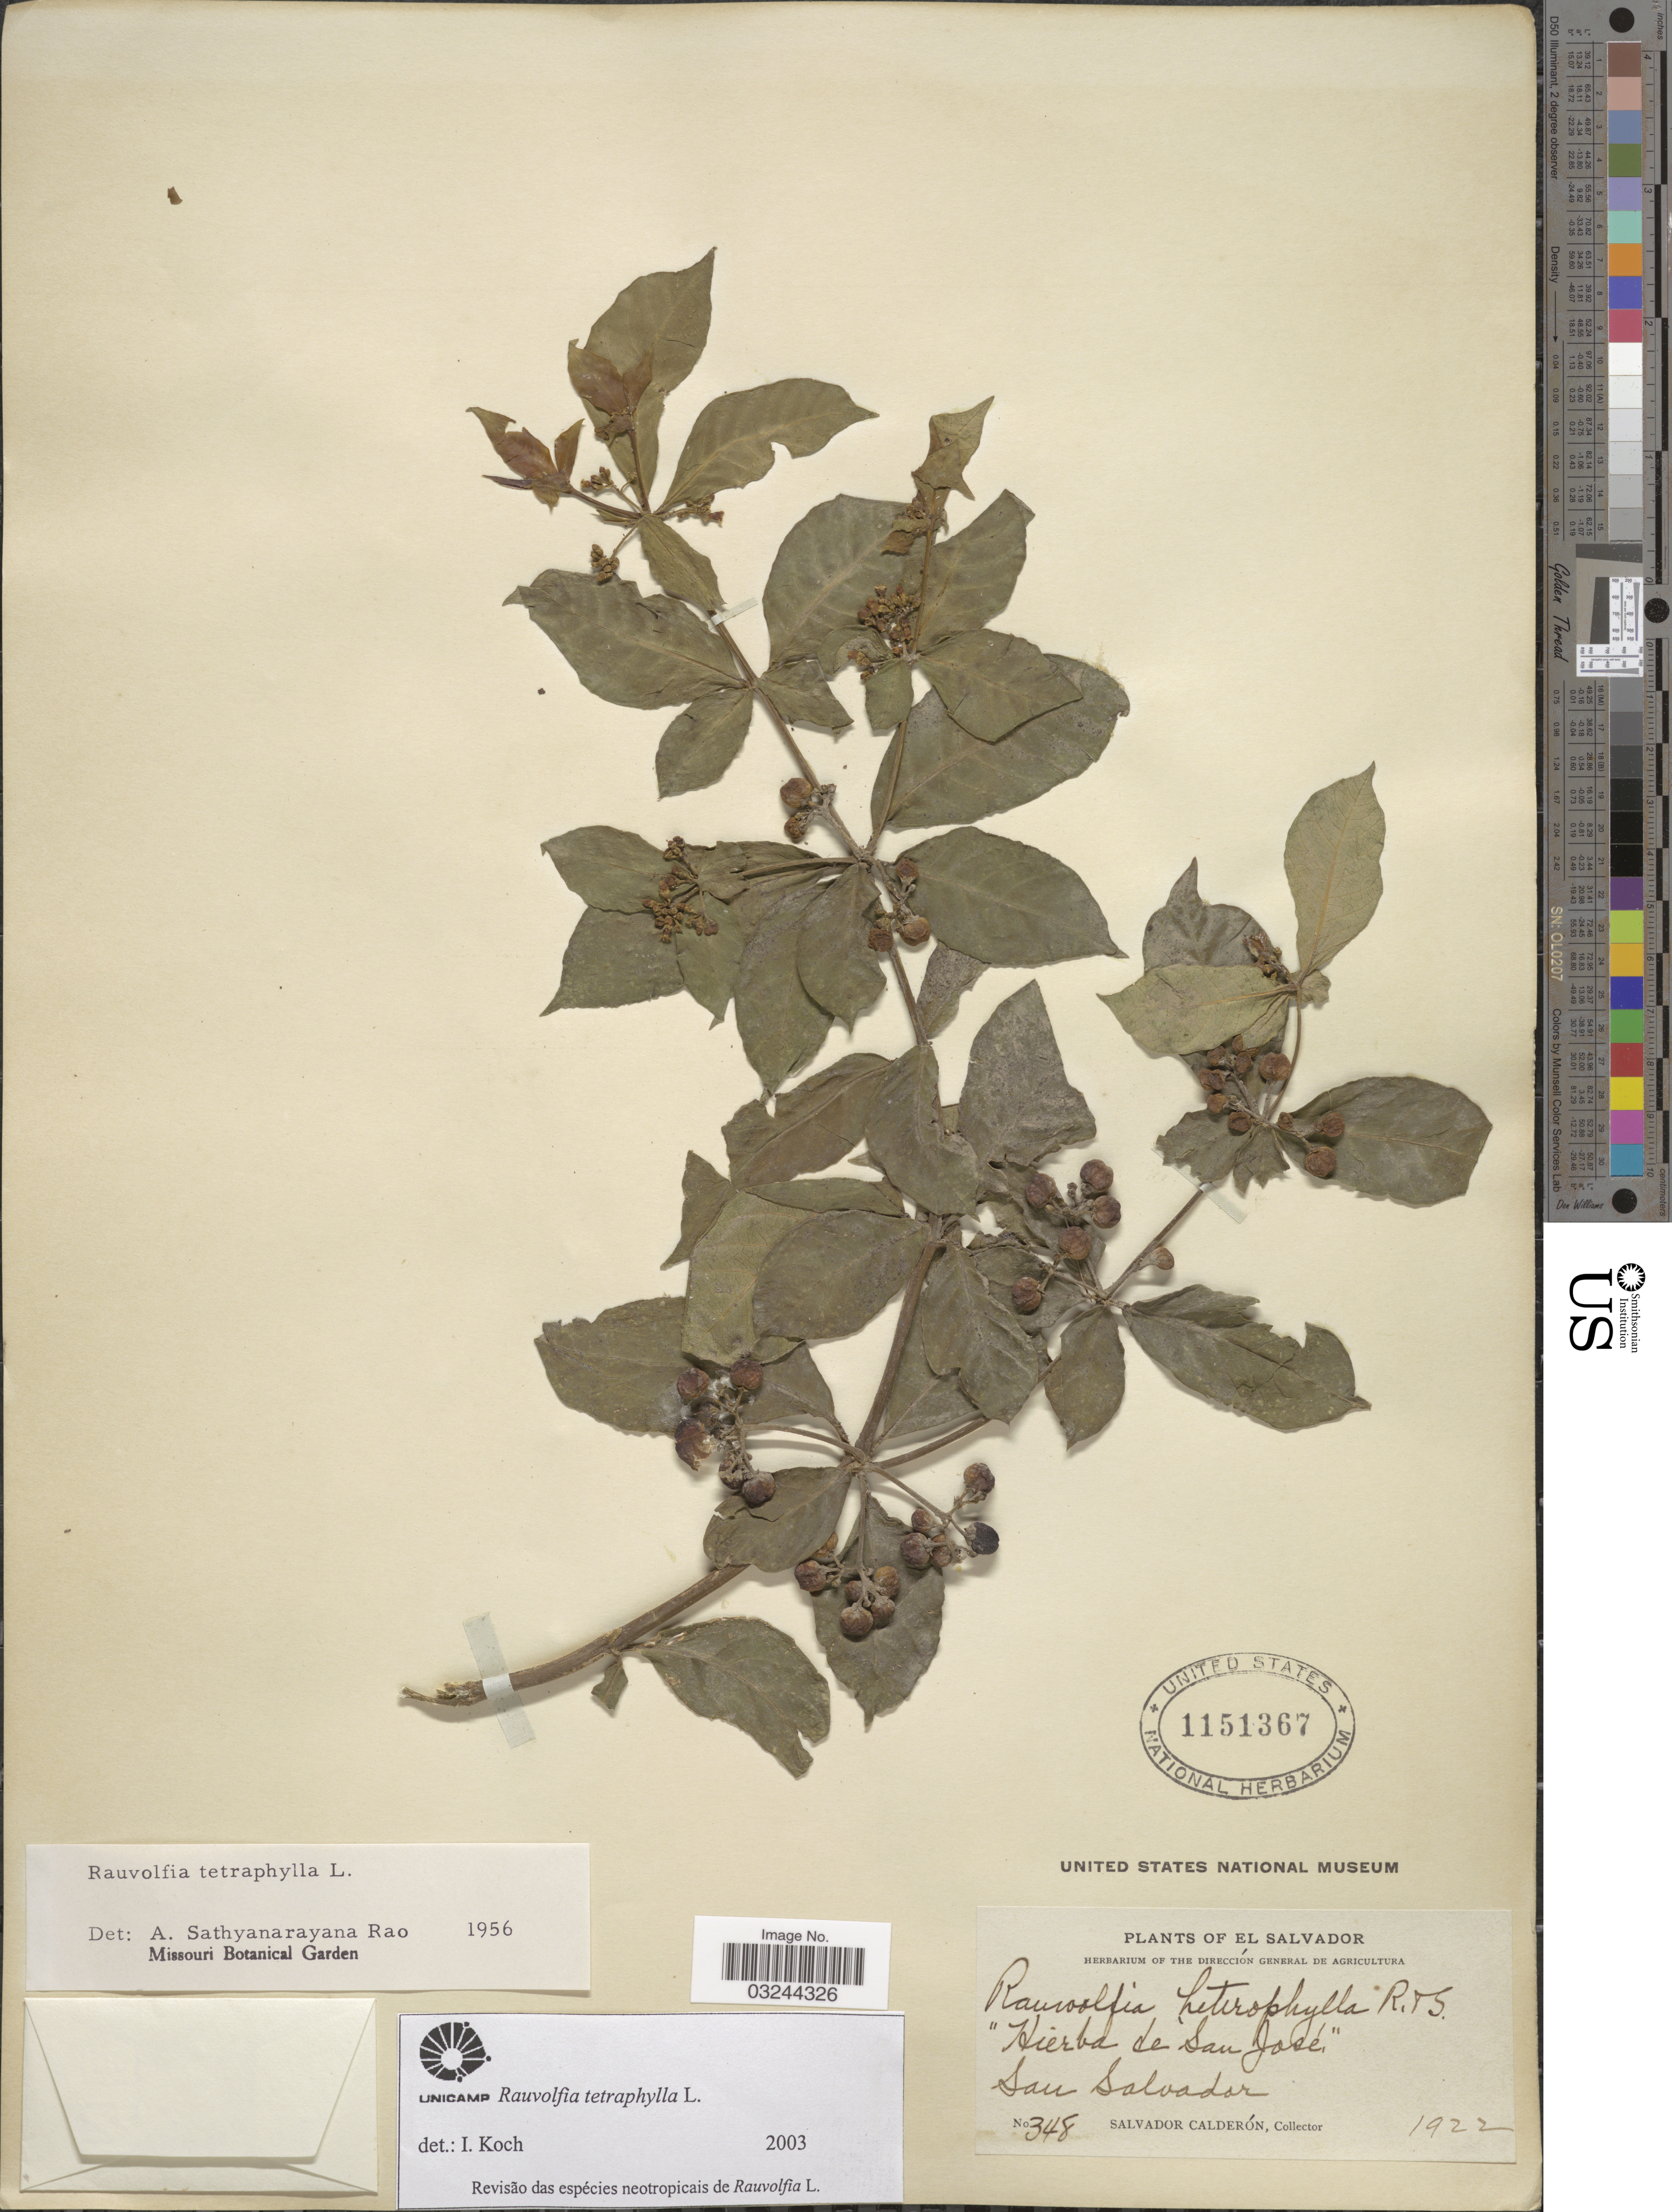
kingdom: Plantae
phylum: Tracheophyta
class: Magnoliopsida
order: Gentianales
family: Apocynaceae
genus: Rauvolfia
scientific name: Rauvolfia tetraphylla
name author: L.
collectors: S. Calderón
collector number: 348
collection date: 1922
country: El Salvador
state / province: San Salvador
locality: San Salvador.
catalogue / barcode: US 1151367